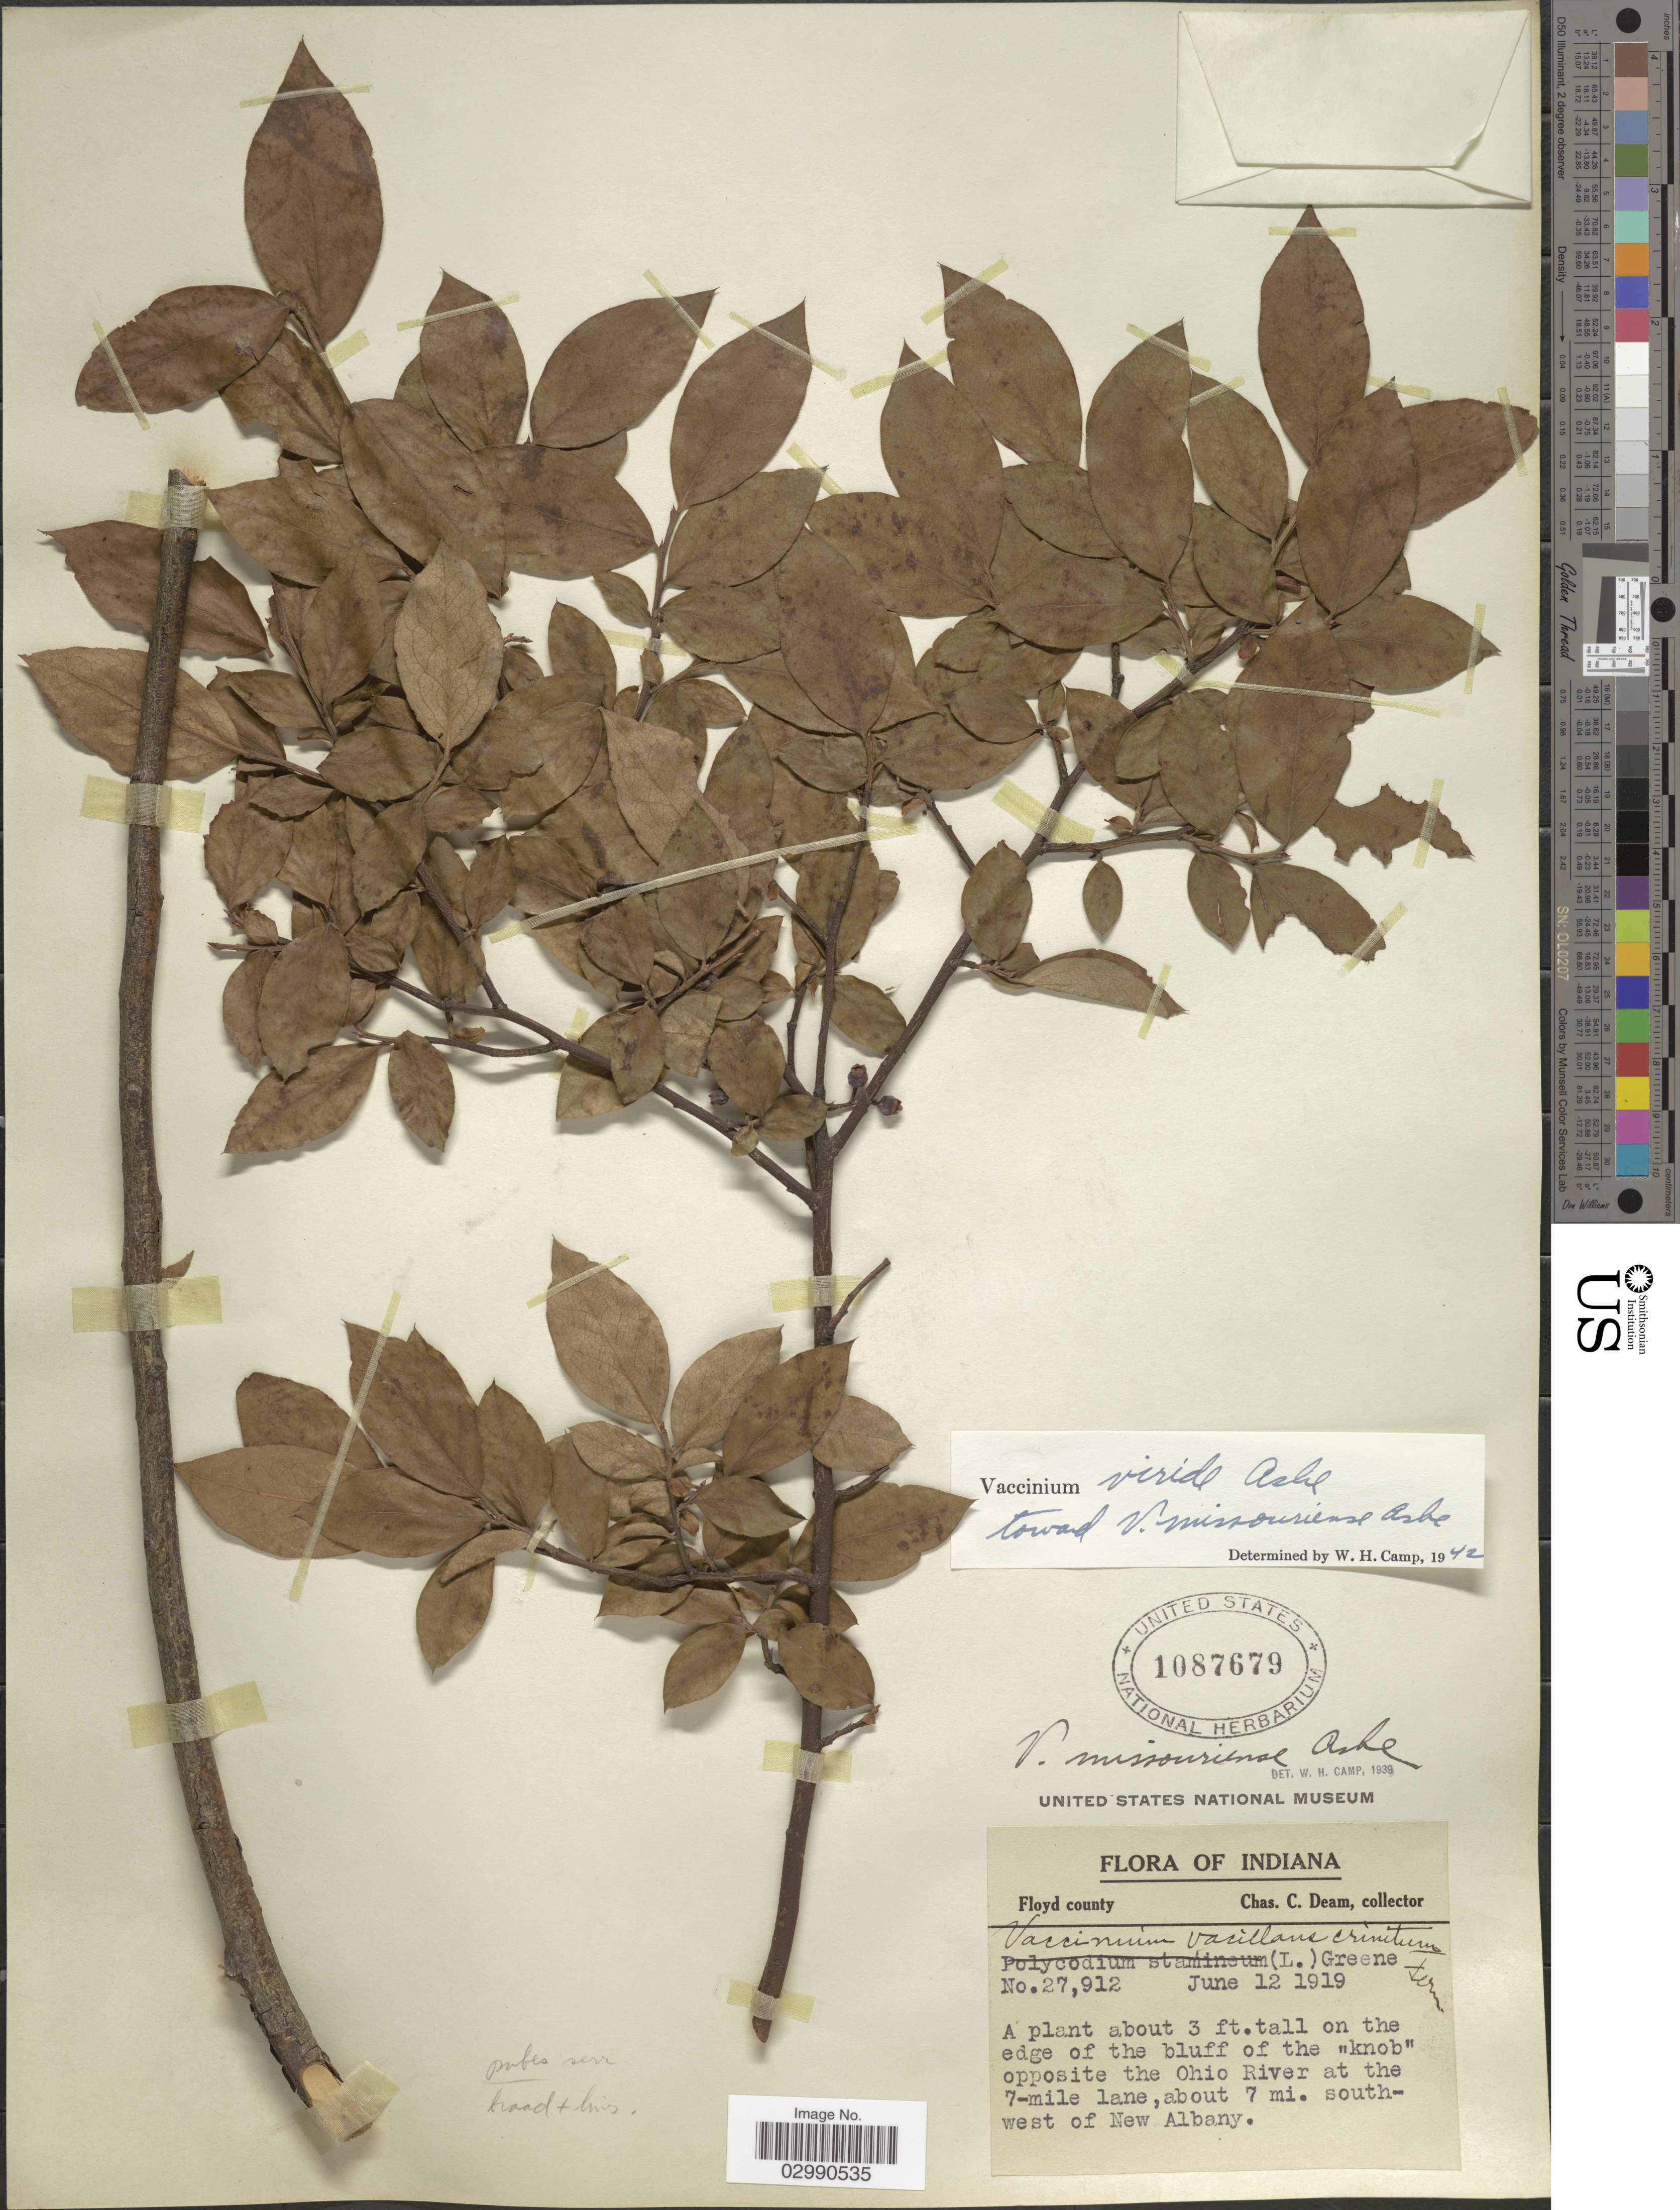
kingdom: Plantae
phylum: Tracheophyta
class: Magnoliopsida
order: Ericales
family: Ericaceae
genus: Vaccinium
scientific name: Vaccinium viride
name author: Ashe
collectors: C. C. Deam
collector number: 27912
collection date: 1919-06-12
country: United States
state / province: Indiana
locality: Floyd county. Opposite the Ohio River at the 7-mile lane, about 7 mi. southwest of New Albany.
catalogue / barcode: US 1087679